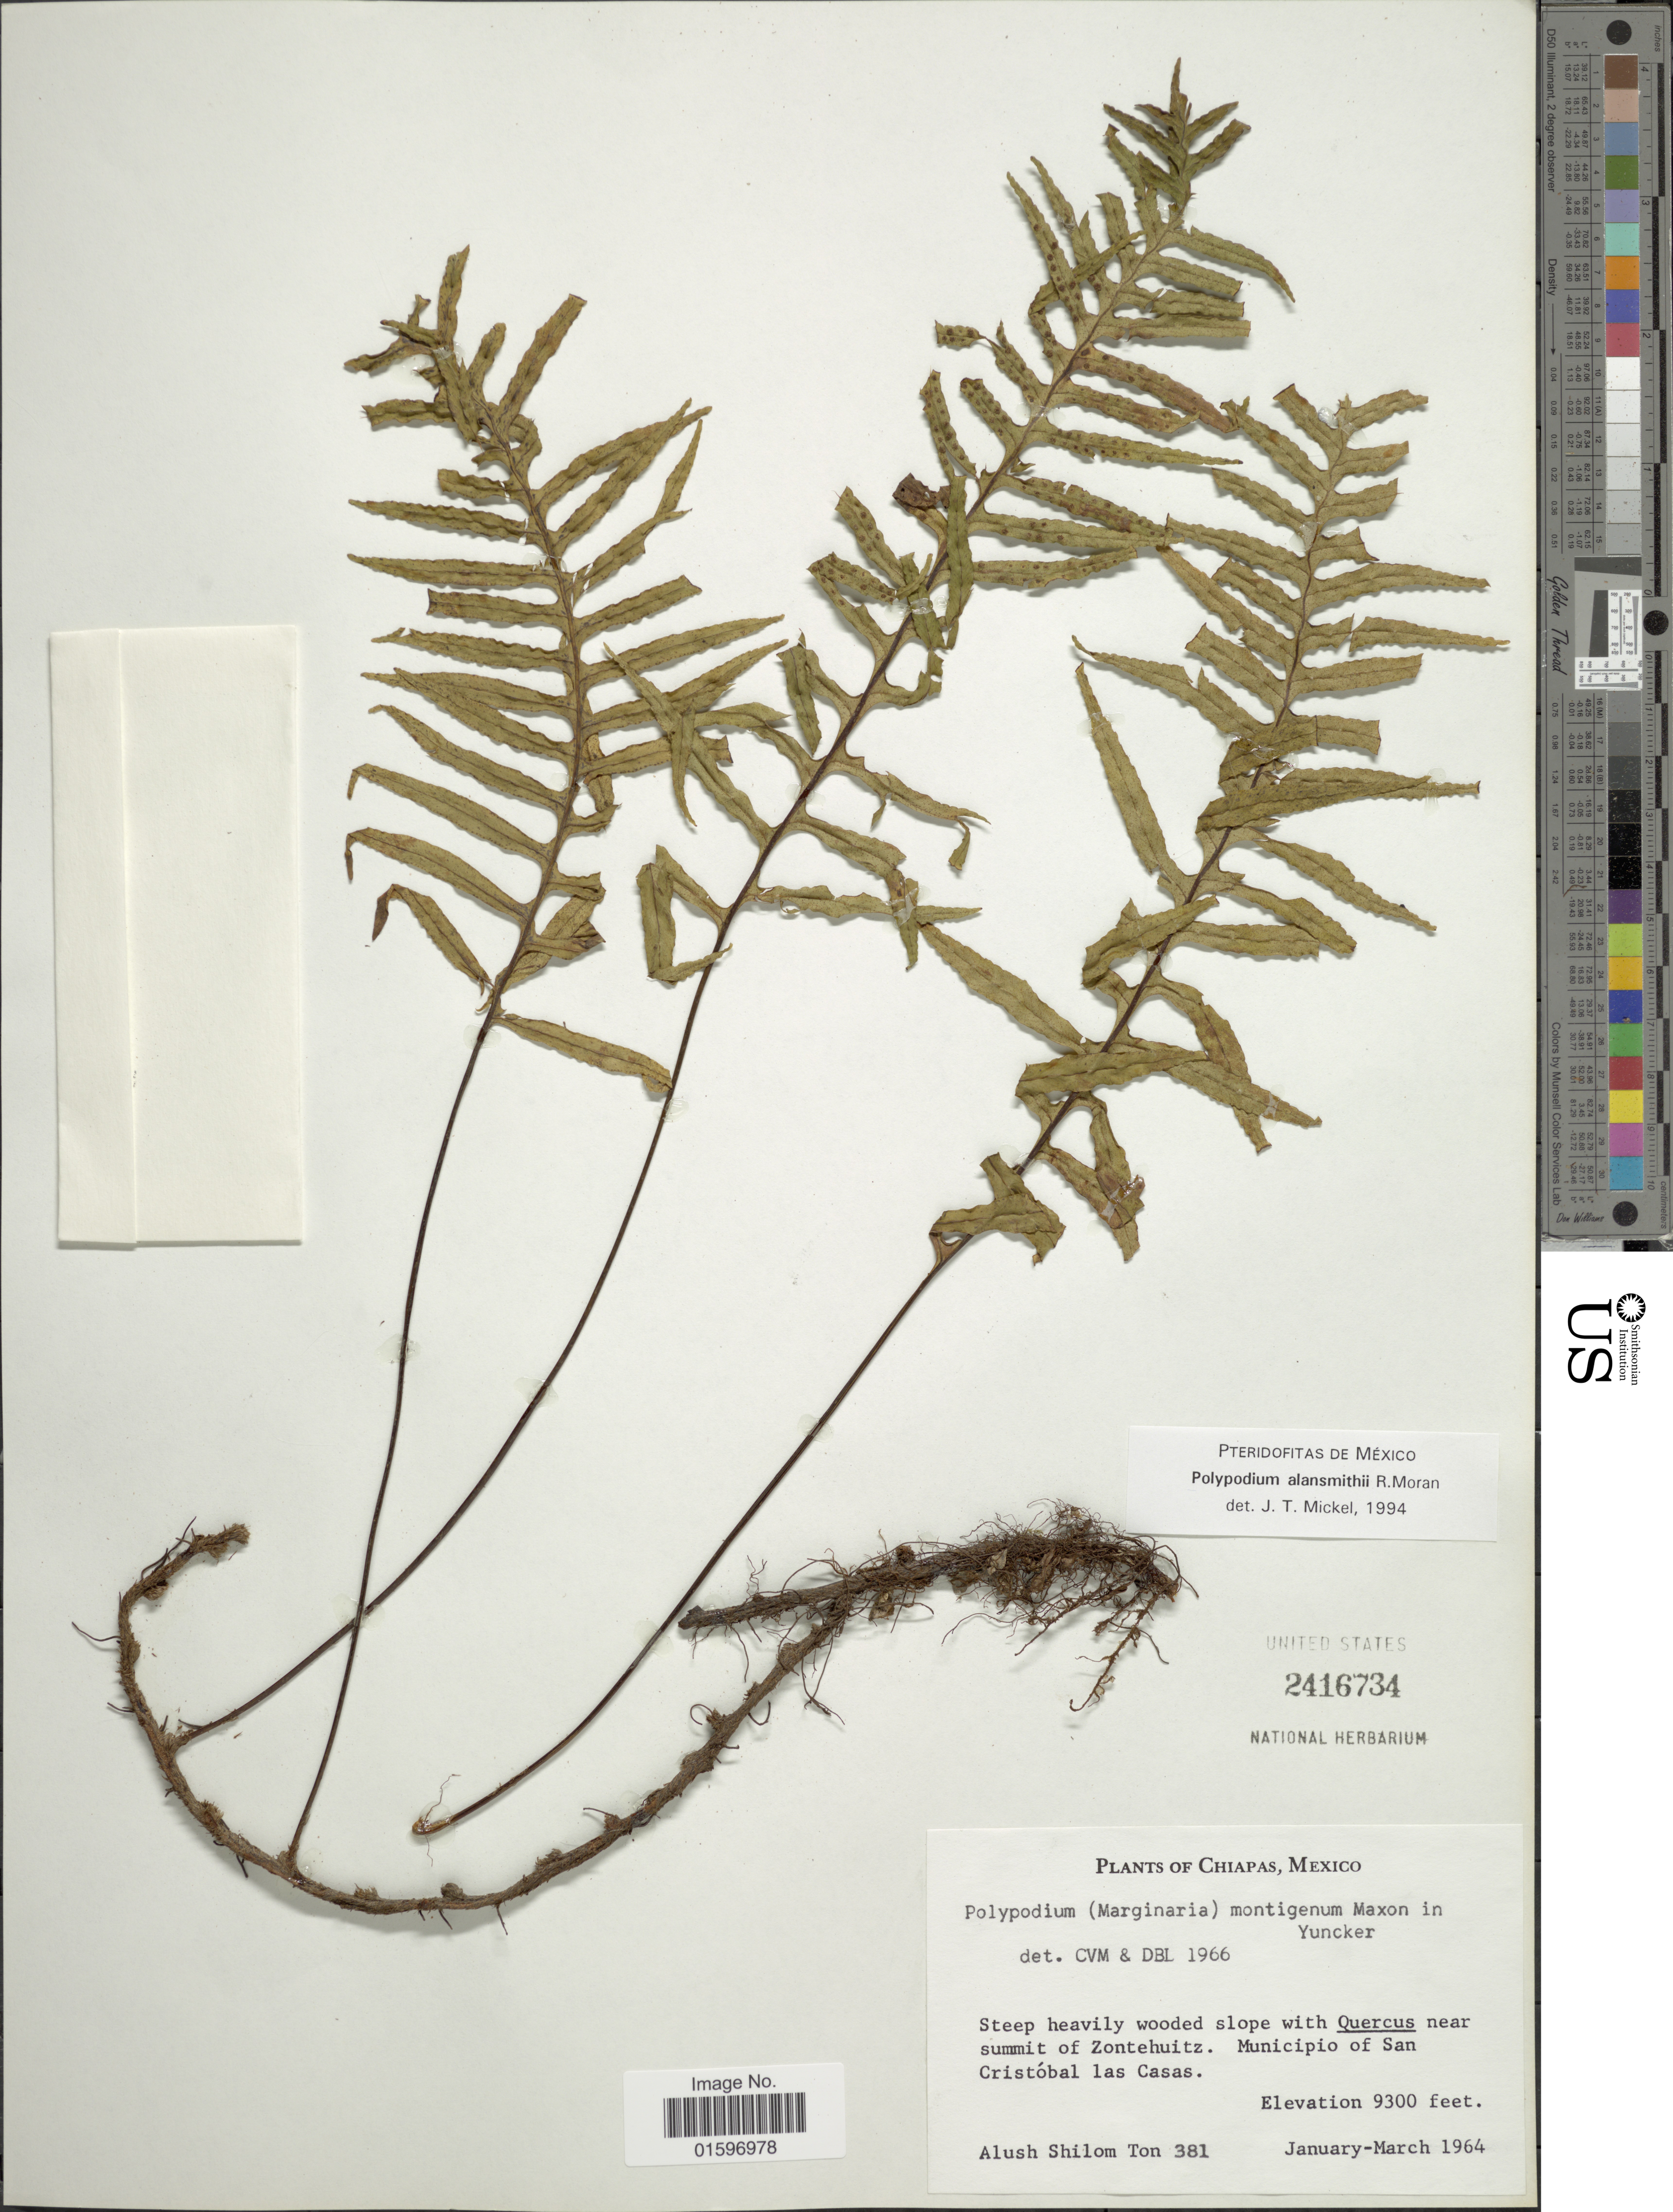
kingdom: Plantae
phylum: Tracheophyta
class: Polypodiopsida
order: Polypodiales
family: Polypodiaceae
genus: Pleopeltis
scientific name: Pleopeltis alansmithii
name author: (R.C. Moran)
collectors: A. S. Ton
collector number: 381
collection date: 1964-01/1964-03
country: Mexico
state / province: Chiapas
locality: Summit of Zontehuitz. Municipio of San Cristóbal las Casas.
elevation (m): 2835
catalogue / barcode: US 2416734